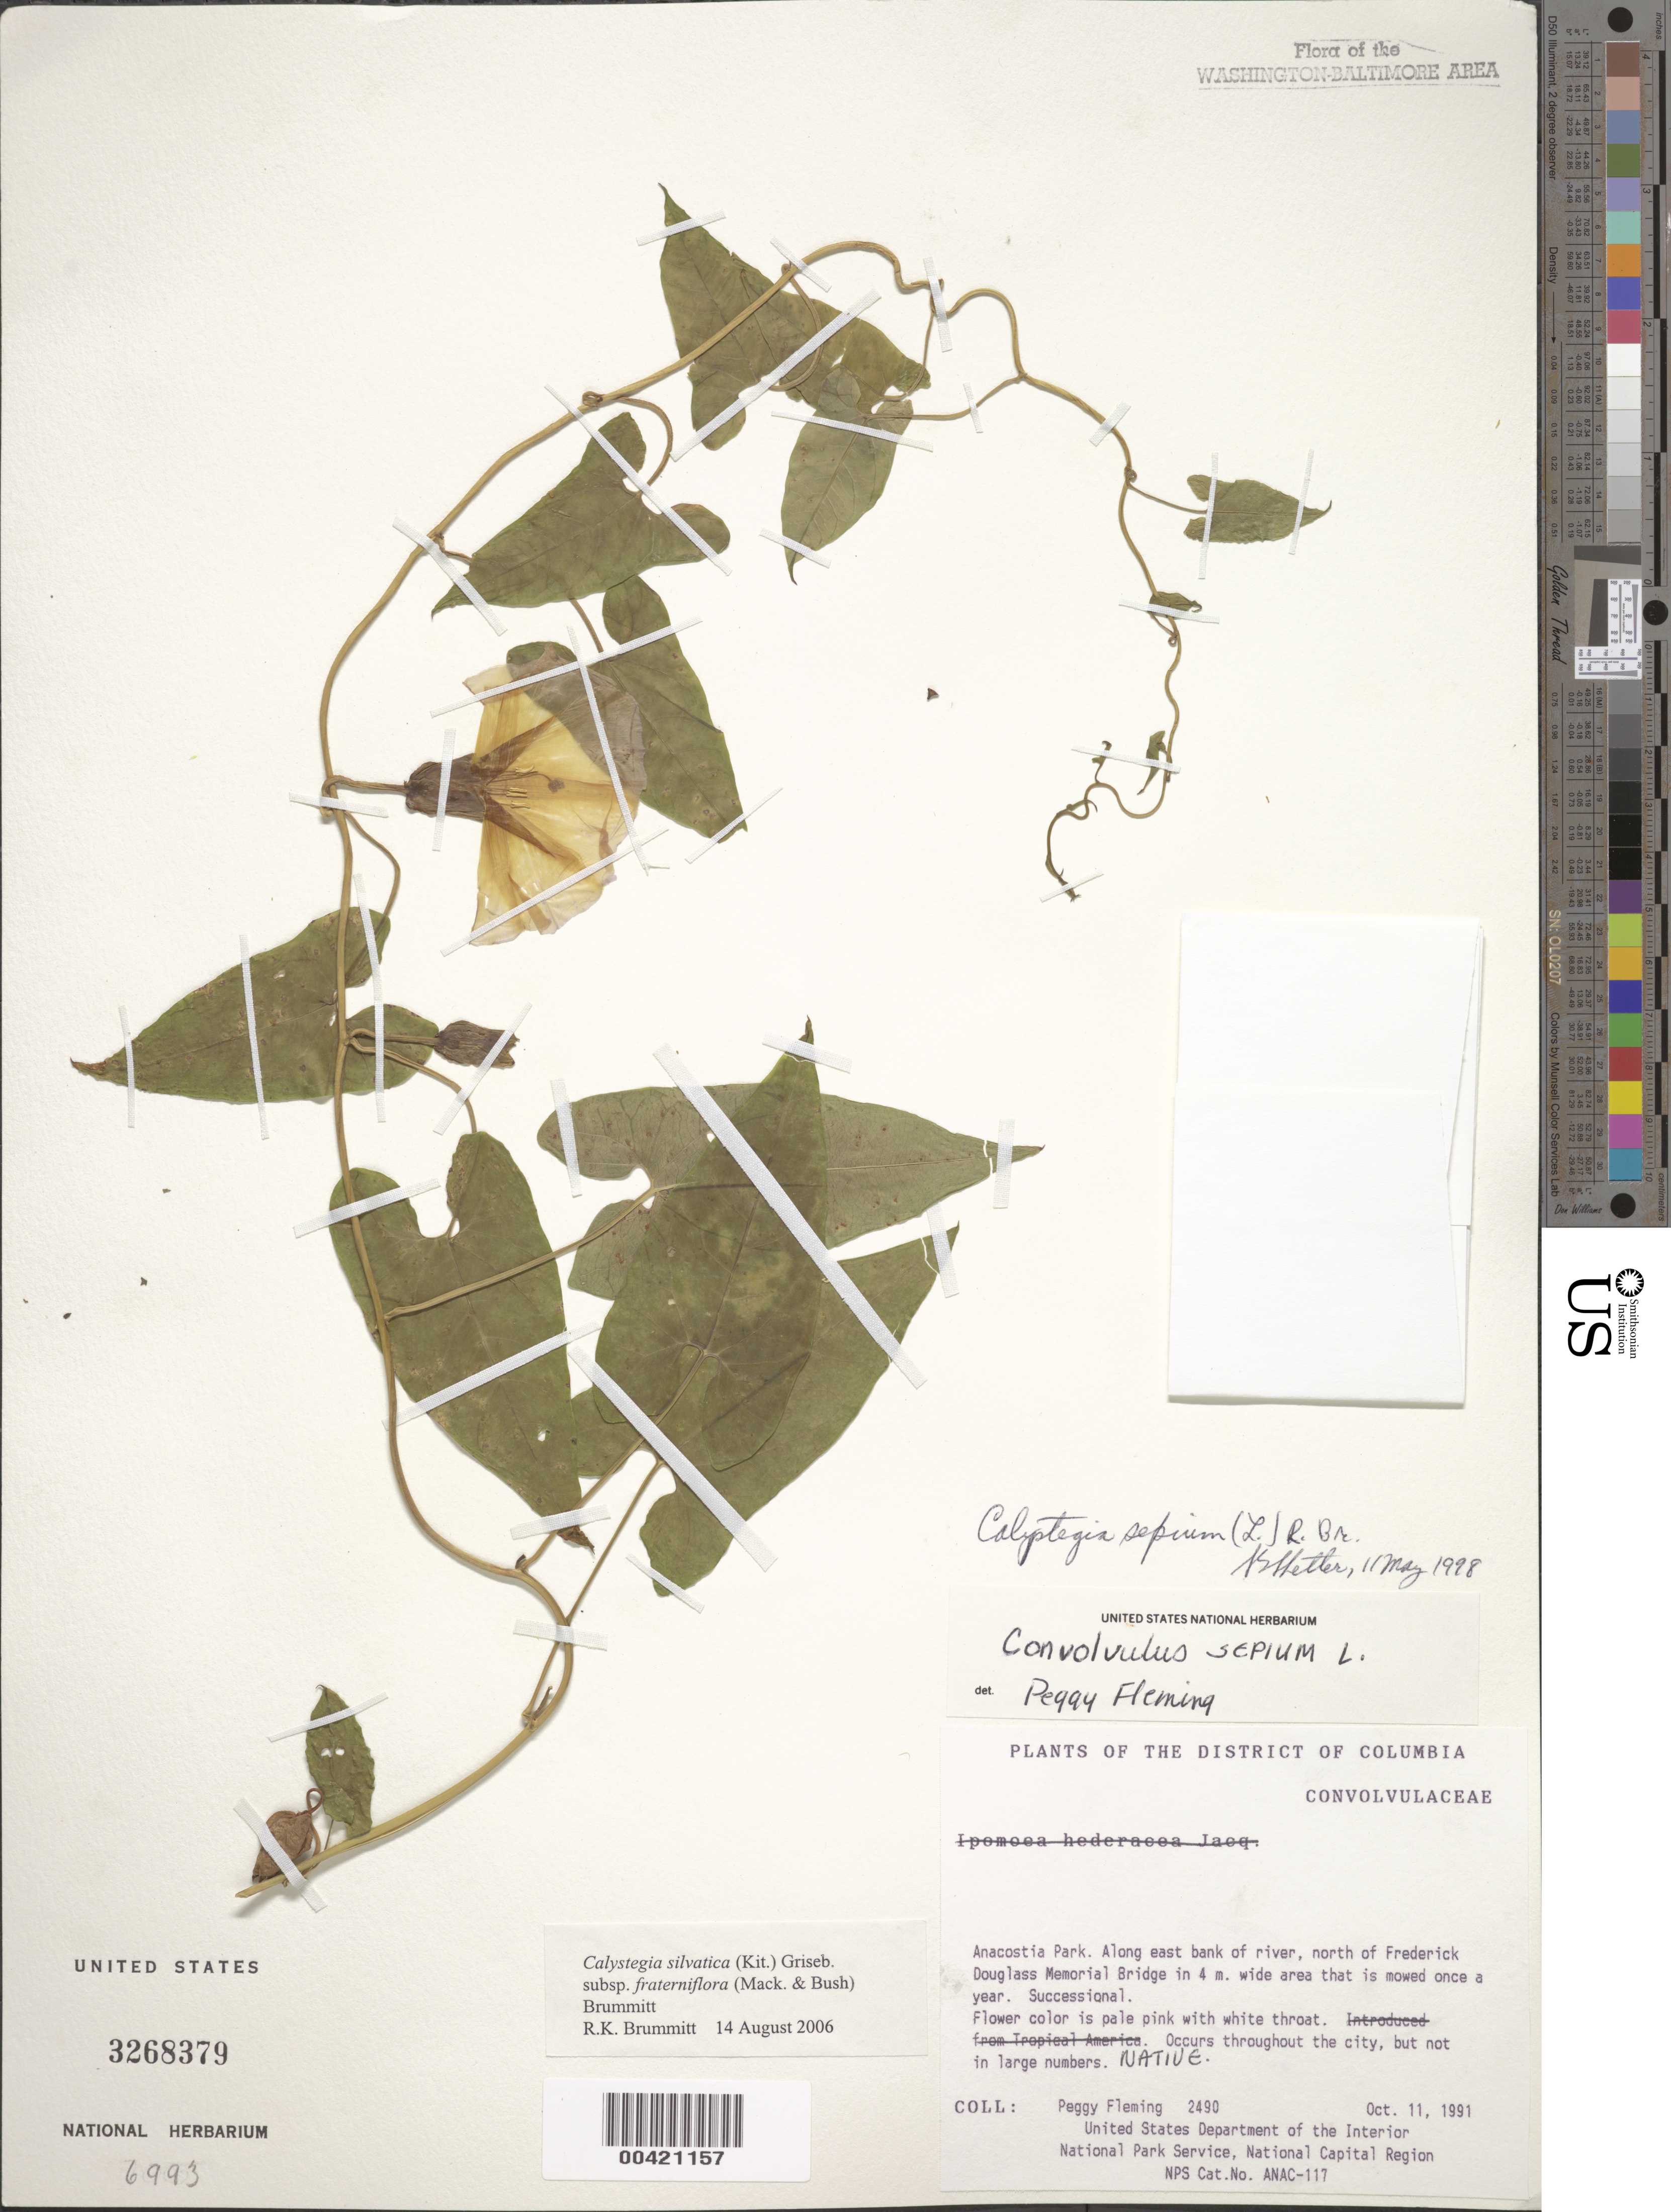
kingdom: Plantae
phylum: Tracheophyta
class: Magnoliopsida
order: Solanales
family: Convolvulaceae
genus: Calystegia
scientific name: Calystegia silvatica subsp. fraterniflora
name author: (Mack. & Bush) Brummitt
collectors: P. Fleming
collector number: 2490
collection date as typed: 11 Oct 1991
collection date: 1991-10-11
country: United States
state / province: District of Columbia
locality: Anacostia Park, E bank of River, N of Frederick Douglass Memorial Bridge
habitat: Sucessional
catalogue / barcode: US 3268379